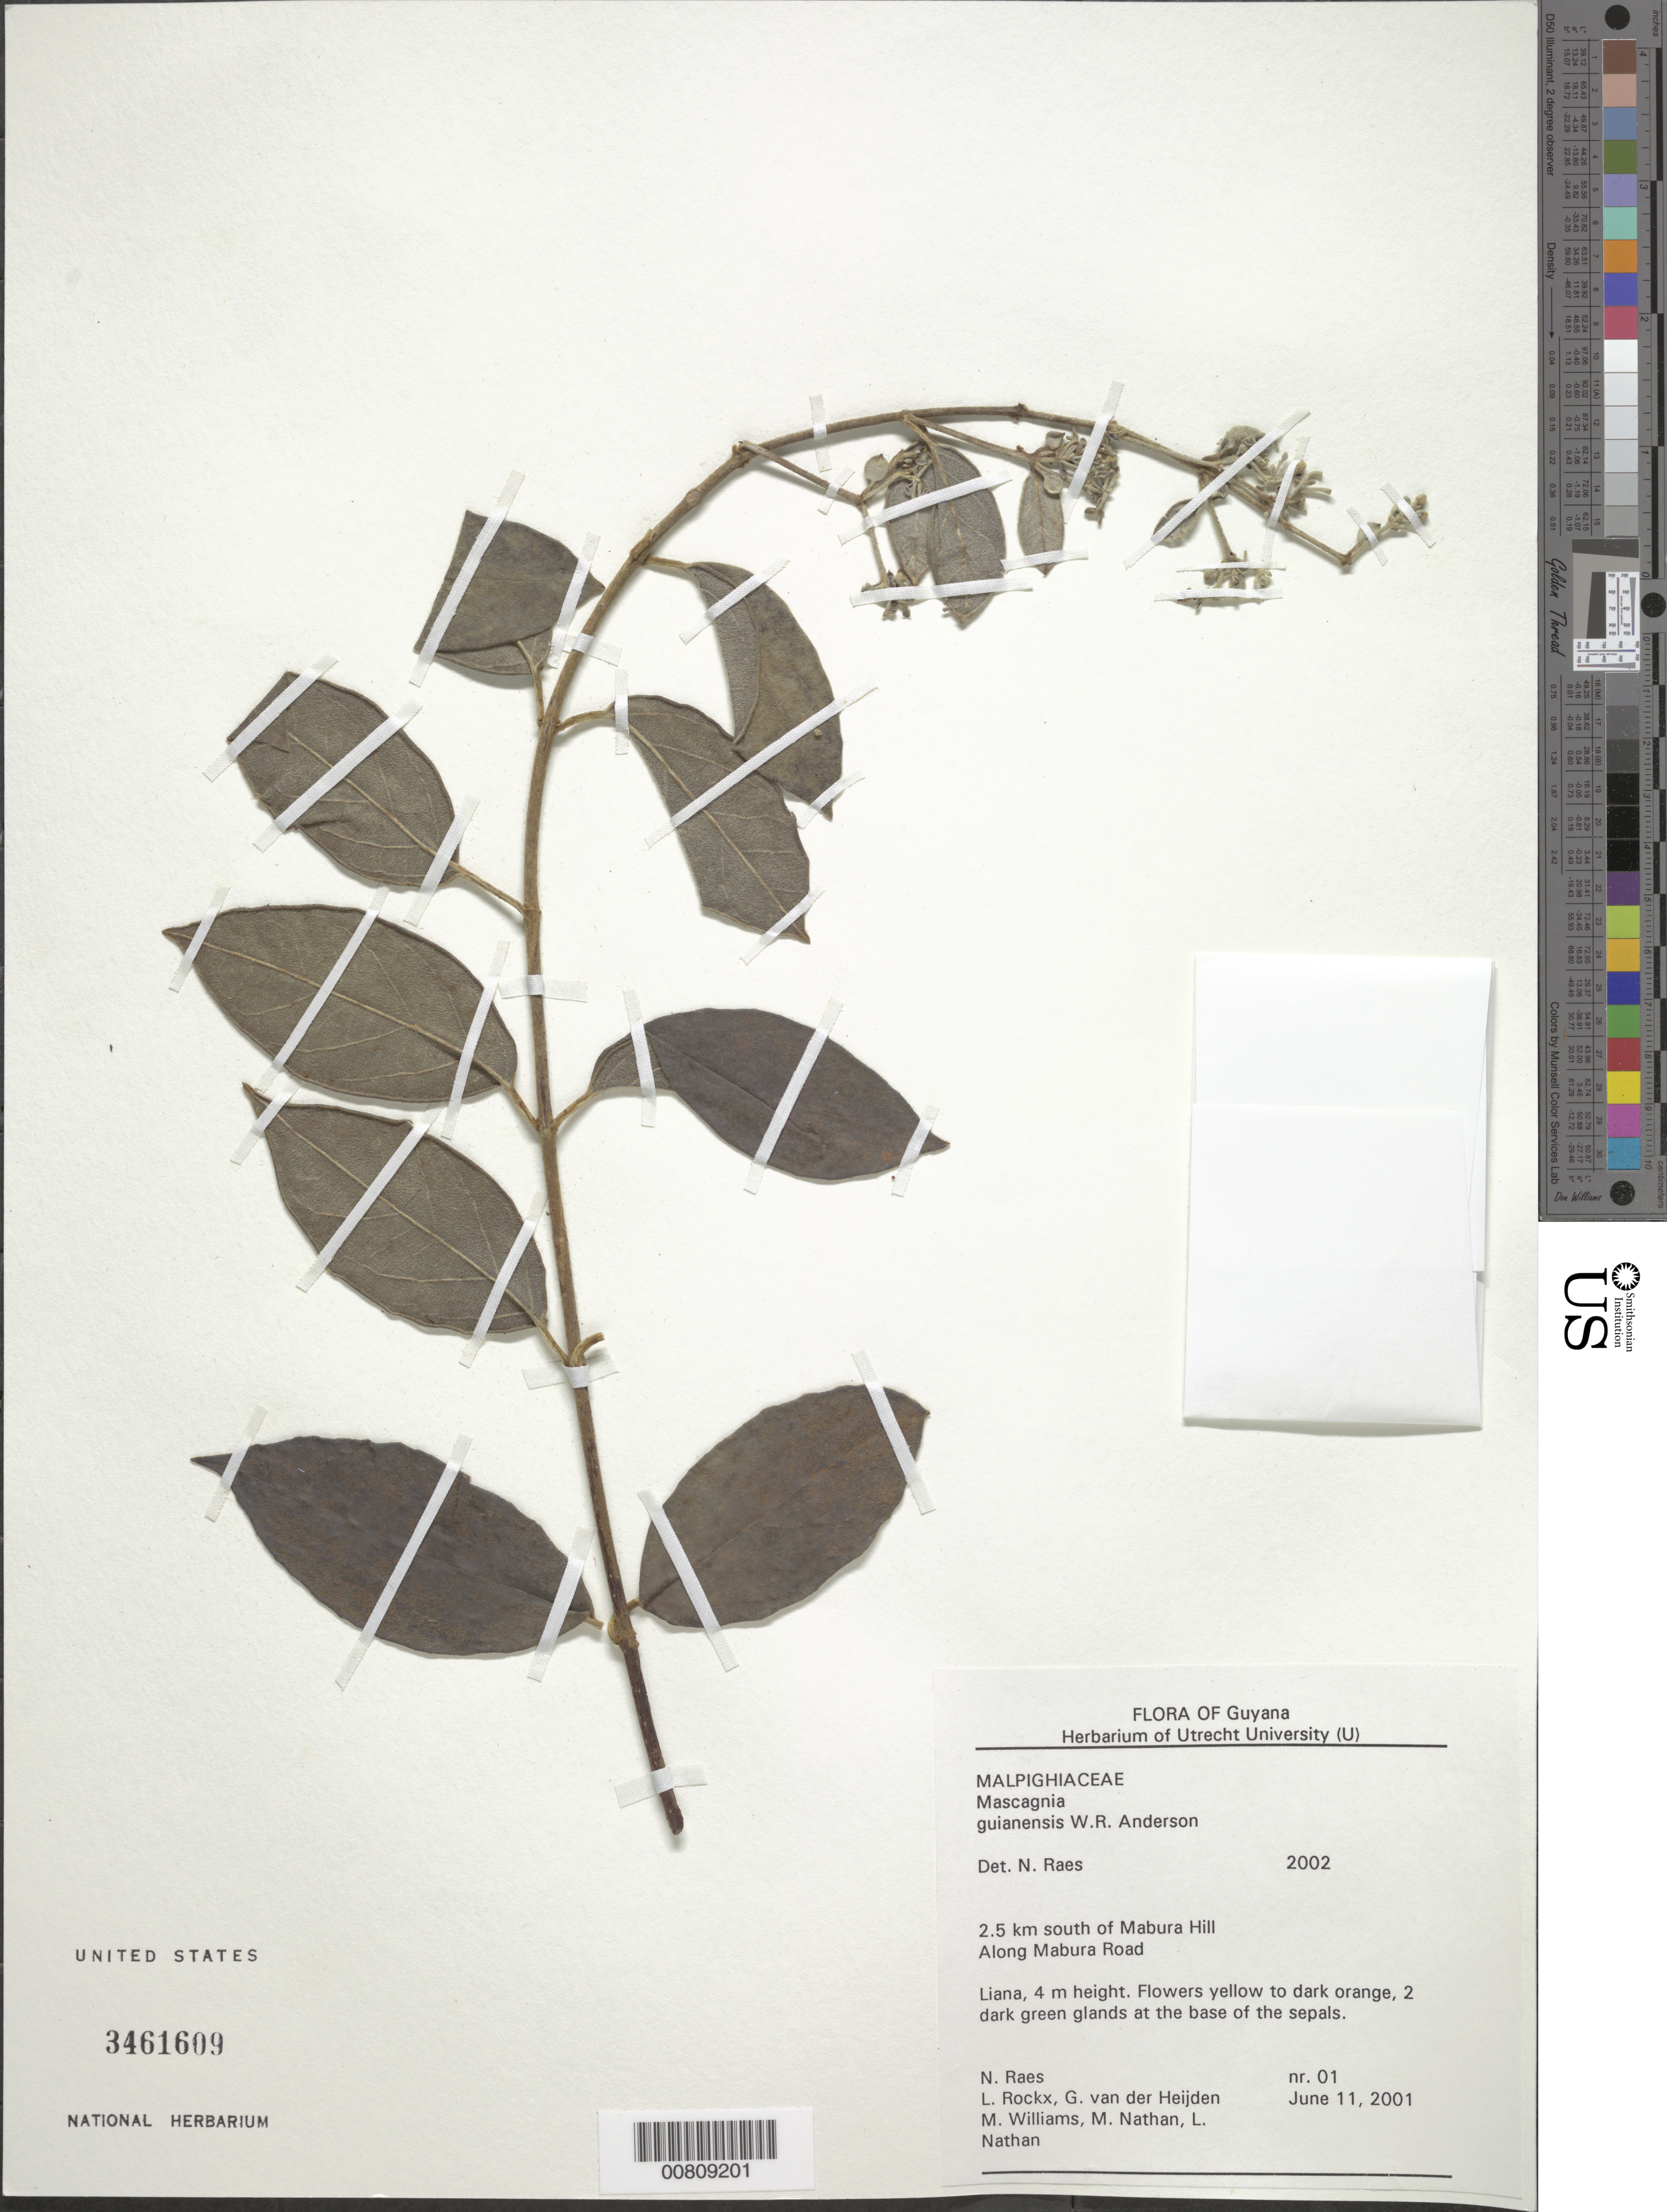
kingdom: Plantae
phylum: Tracheophyta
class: Magnoliopsida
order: Malpighiales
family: Malpighiaceae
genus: Mascagnia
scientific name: Mascagnia guianensis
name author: W.R. Anderson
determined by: Raes, N.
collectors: N. Raes, L. Rockx, G. van der Heijden, M. Williams, M. Nathan & L. Nathan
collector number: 1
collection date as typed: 11-Jun-01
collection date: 2001-06-11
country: Guyana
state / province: U. Demerara-Berbice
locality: Mabura Hill, 2.5 km S of, along Mabura Road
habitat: Roadside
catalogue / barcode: US 3461609